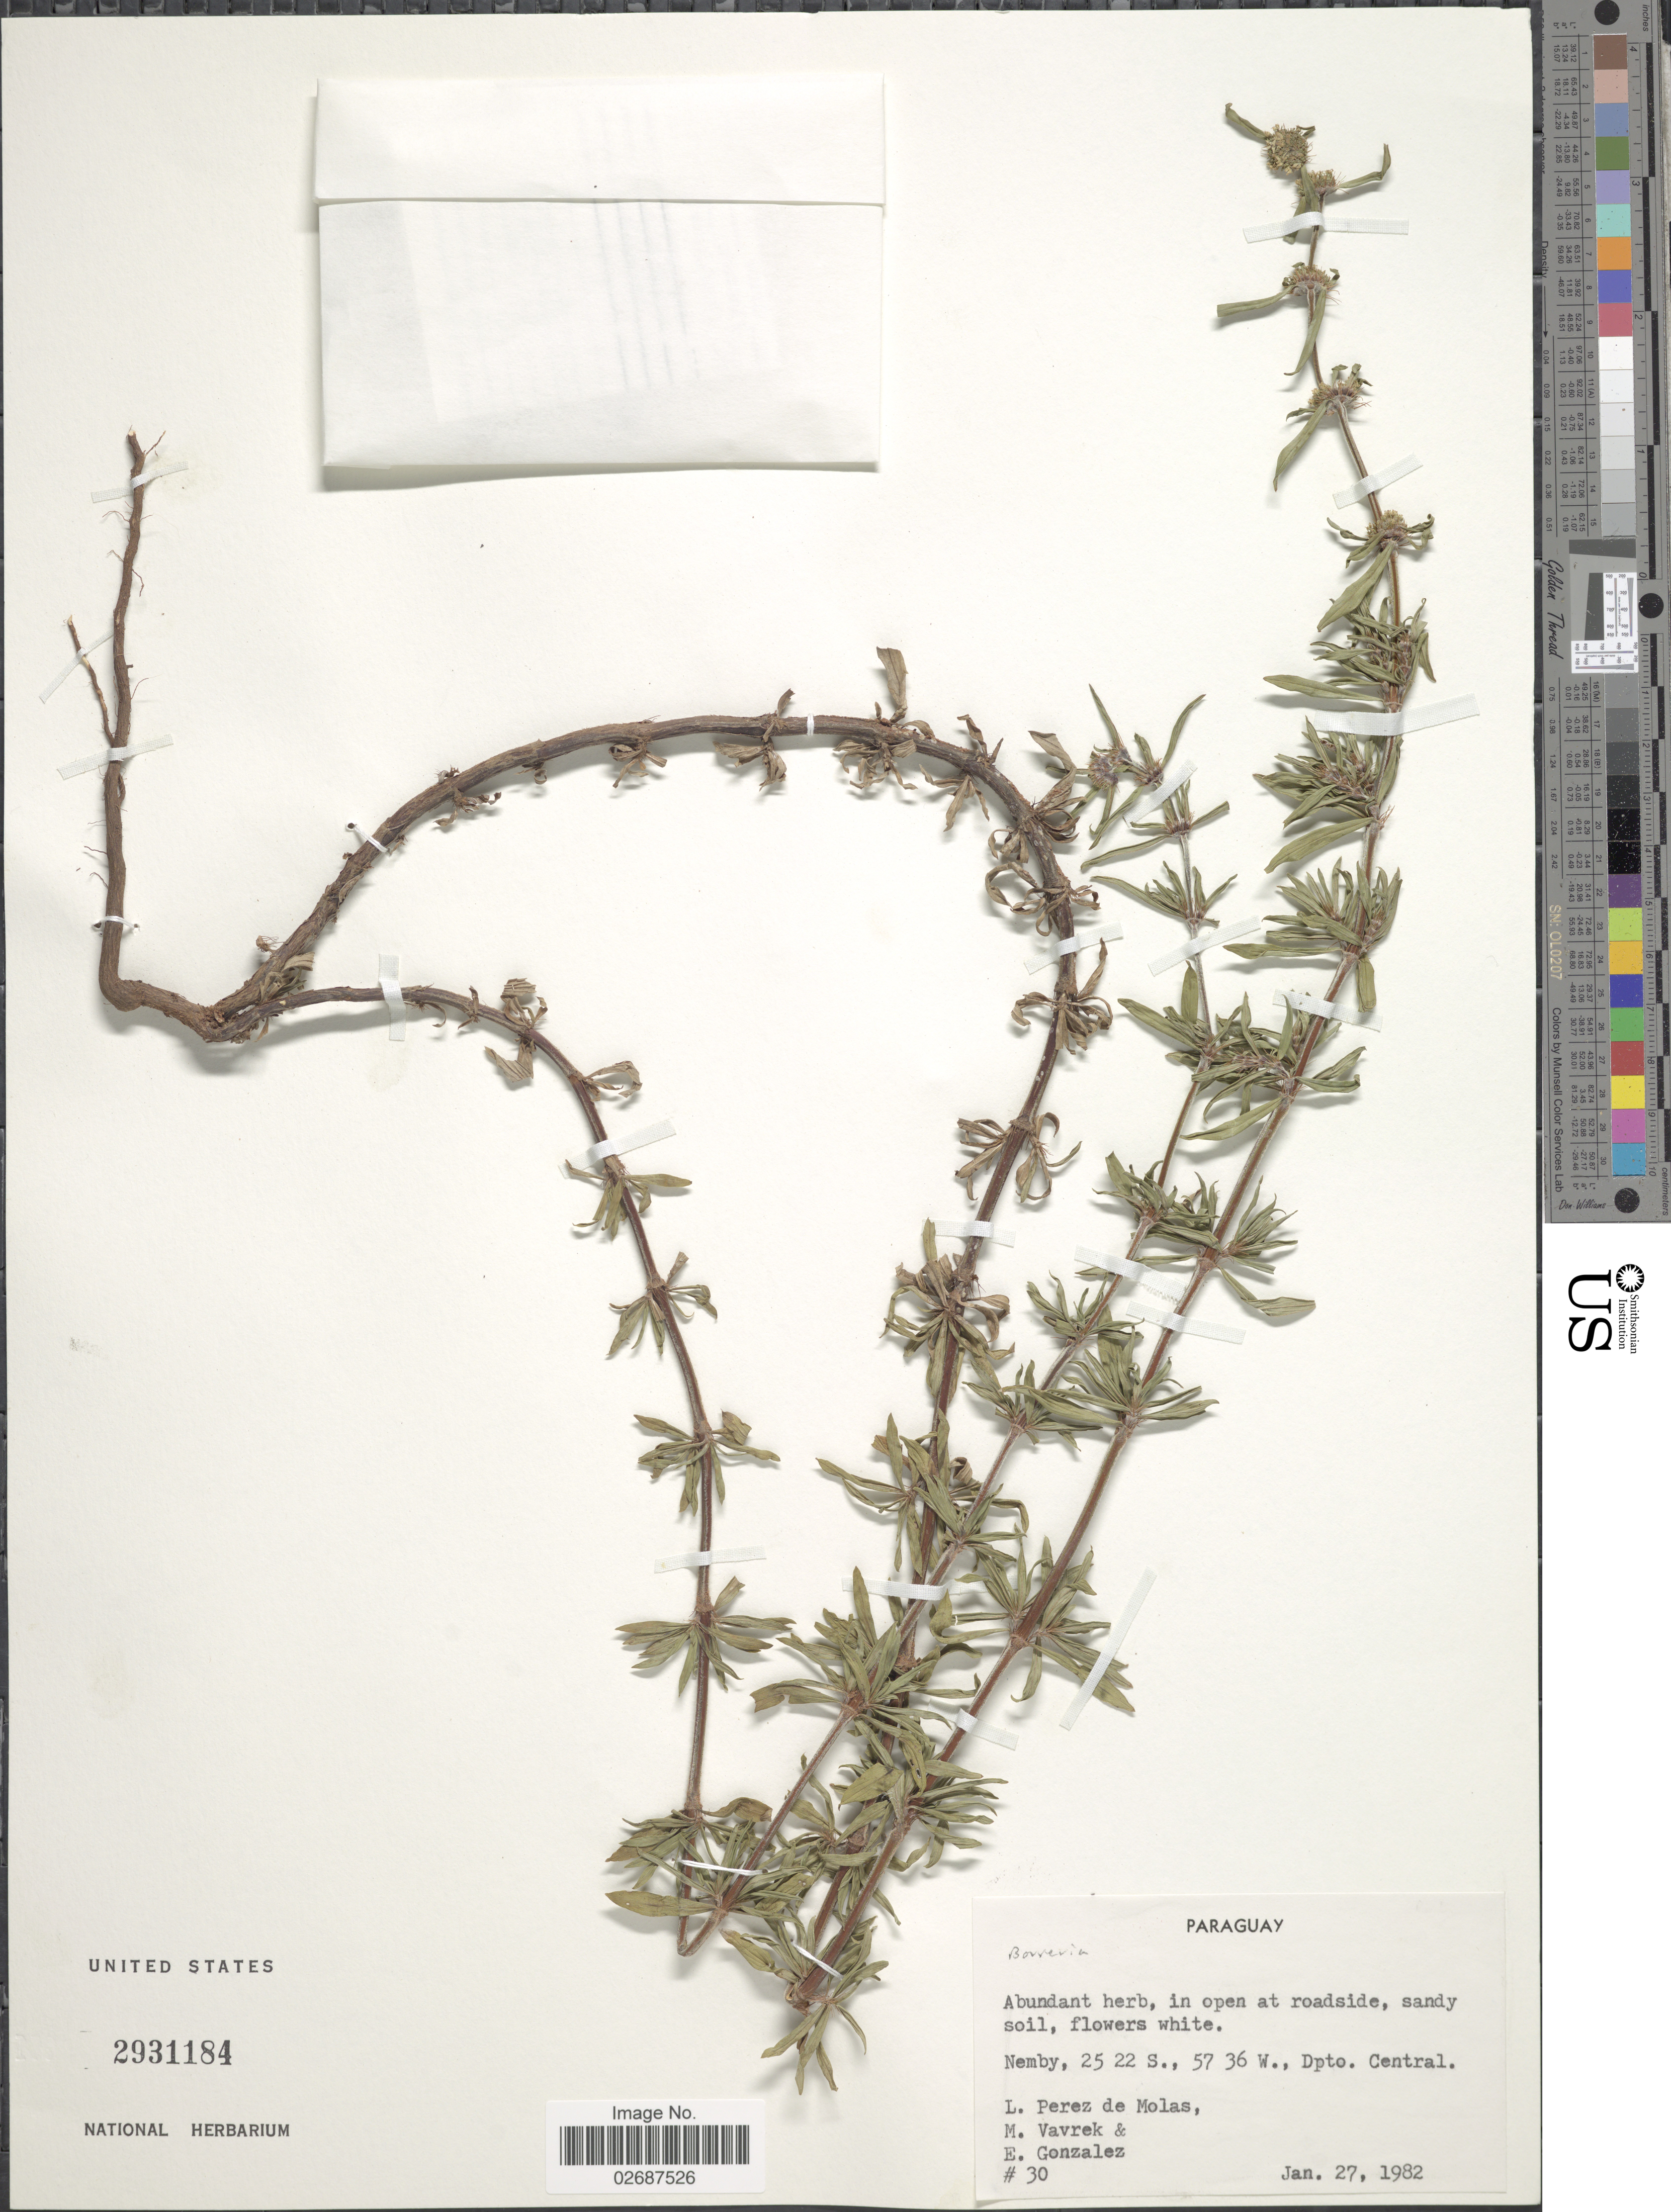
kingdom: Plantae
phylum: Tracheophyta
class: Magnoliopsida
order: Gentianales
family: Rubiaceae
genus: Borreria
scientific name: Borreria sp.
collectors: L. Perez de Molas, M. Vavrek & E. Gonzalez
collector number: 30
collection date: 1982-01-27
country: Paraguay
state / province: Central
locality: Nemby, in open at roadside.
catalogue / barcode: US 2931184